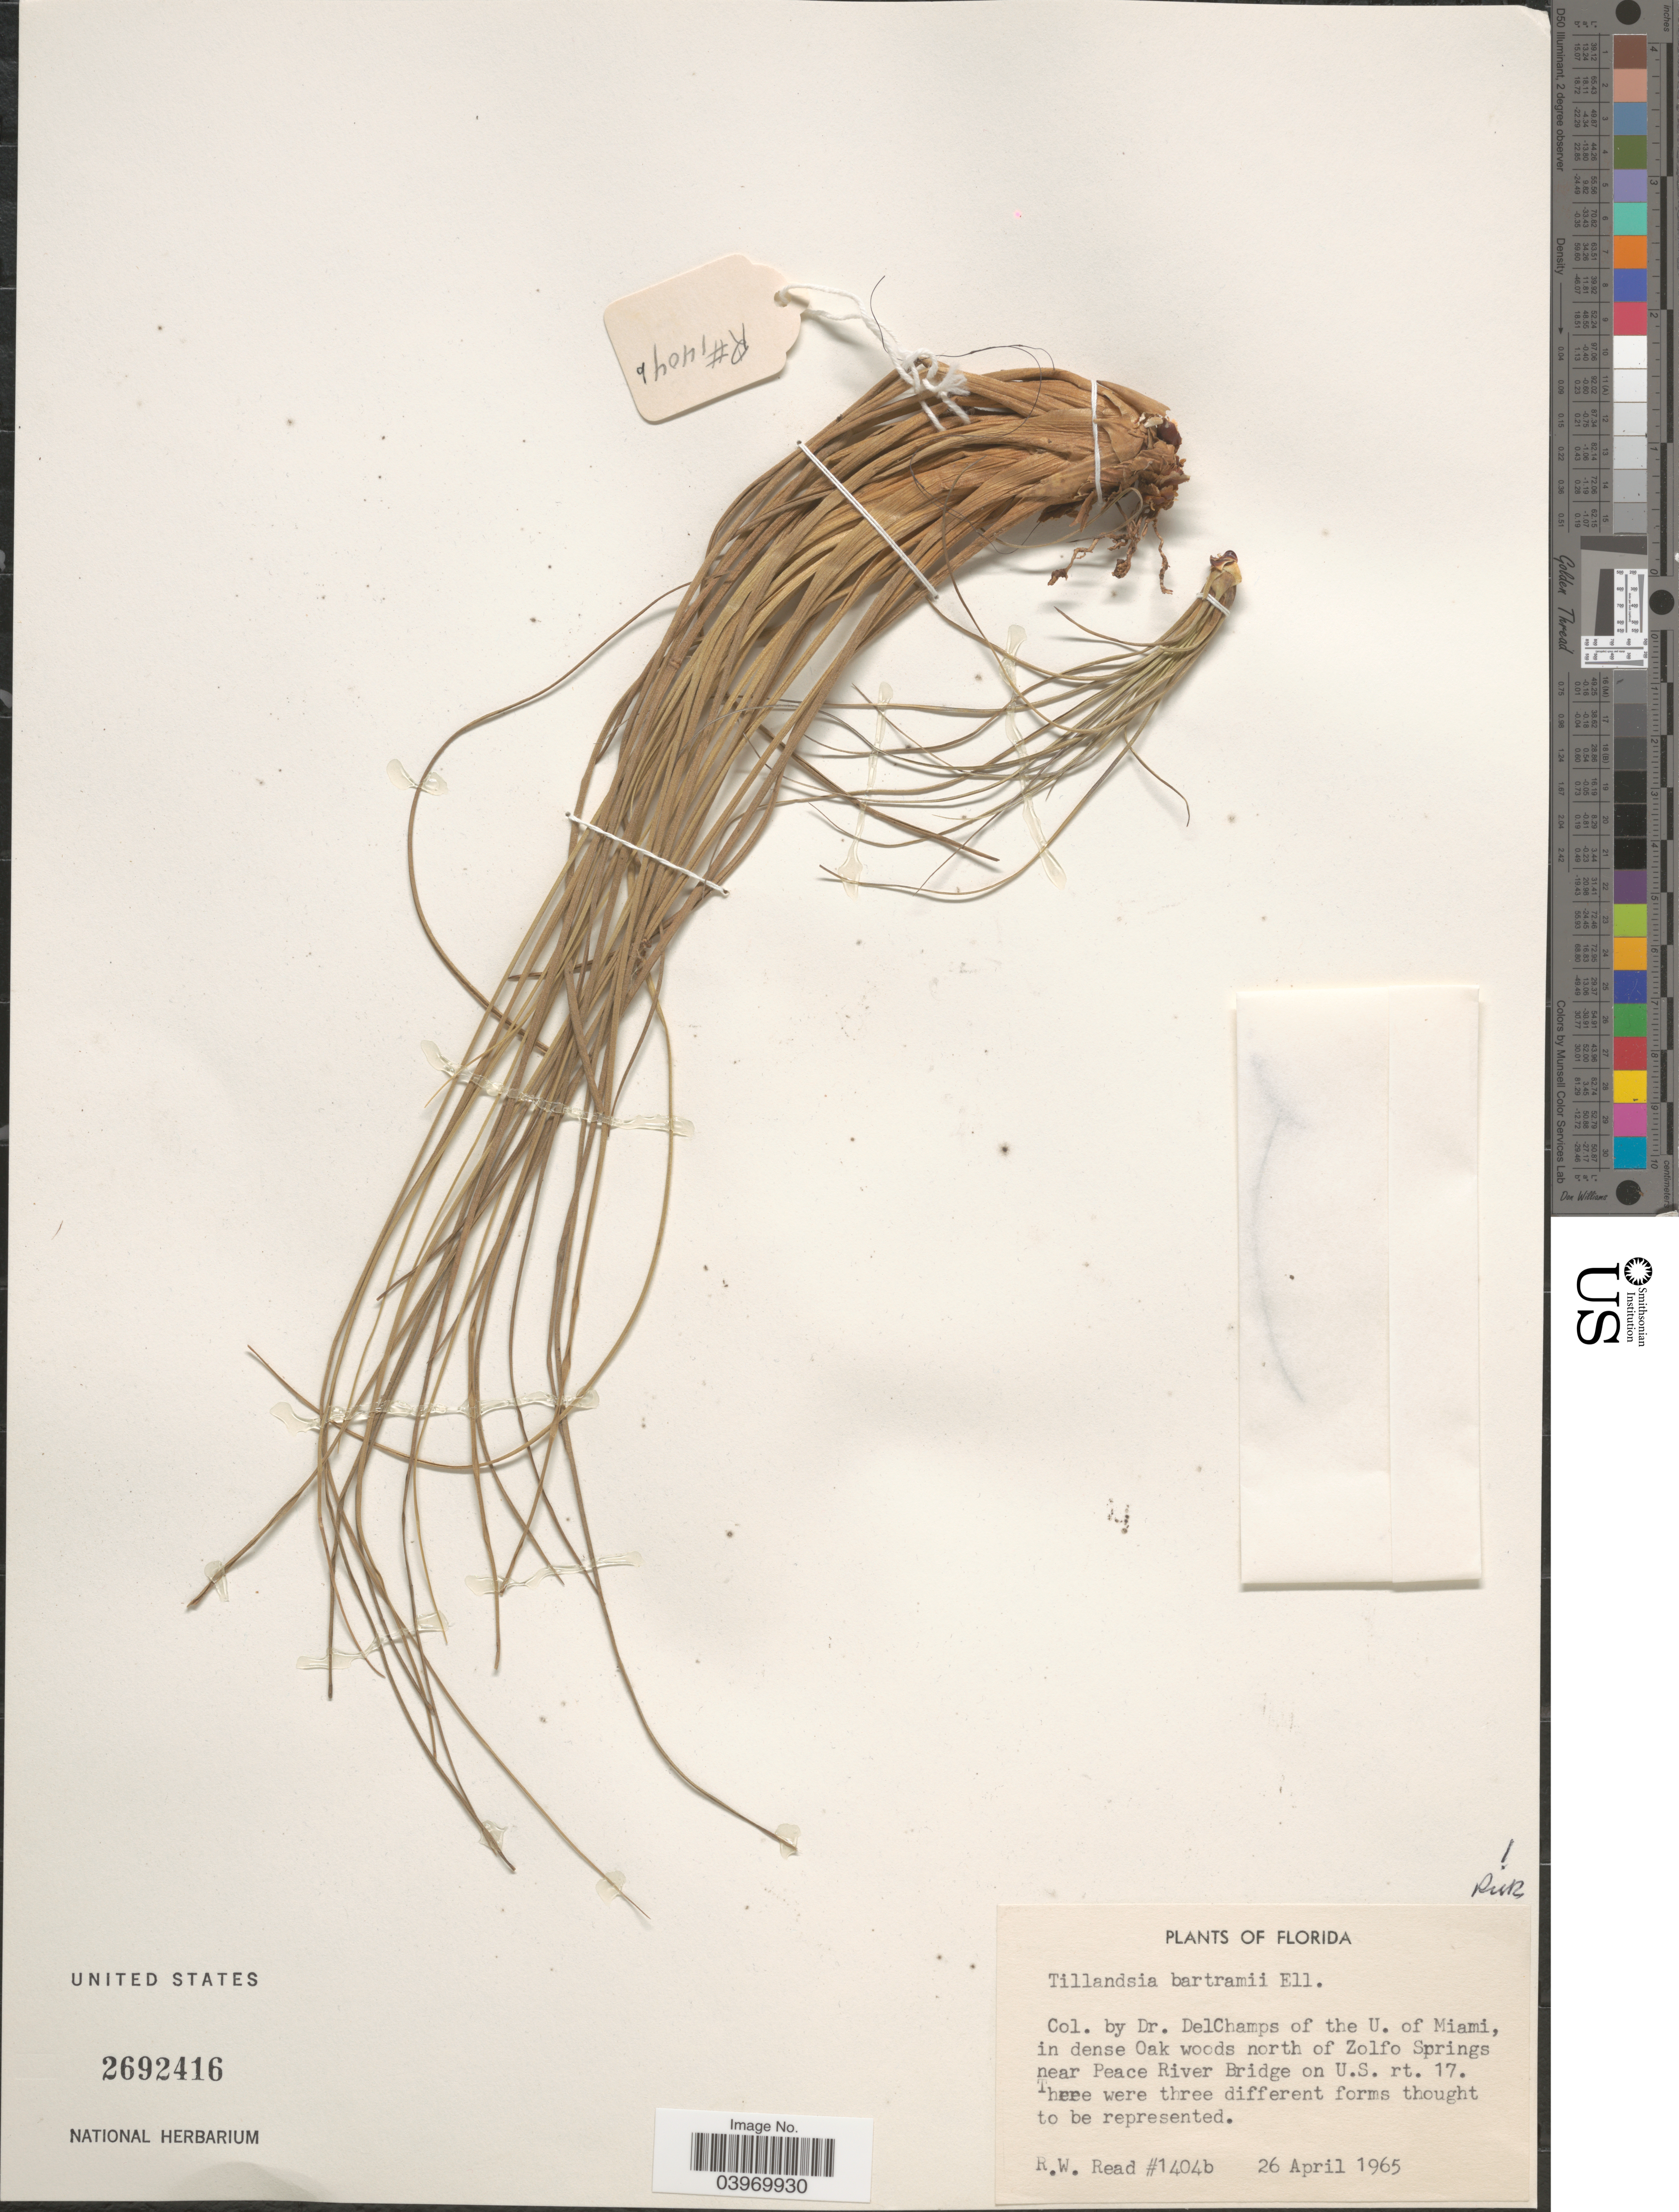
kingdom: Plantae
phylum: Tracheophyta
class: Liliopsida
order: Poales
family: Bromeliaceae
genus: Tillandsia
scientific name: Tillandsia simulata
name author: Small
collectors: R. W. Read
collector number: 1404b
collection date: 1965-04-26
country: United States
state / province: Florida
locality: In dense oak woods north of Zolfo Springs near Peace River Bridge on U.S. rt. 17.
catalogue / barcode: US 2692416